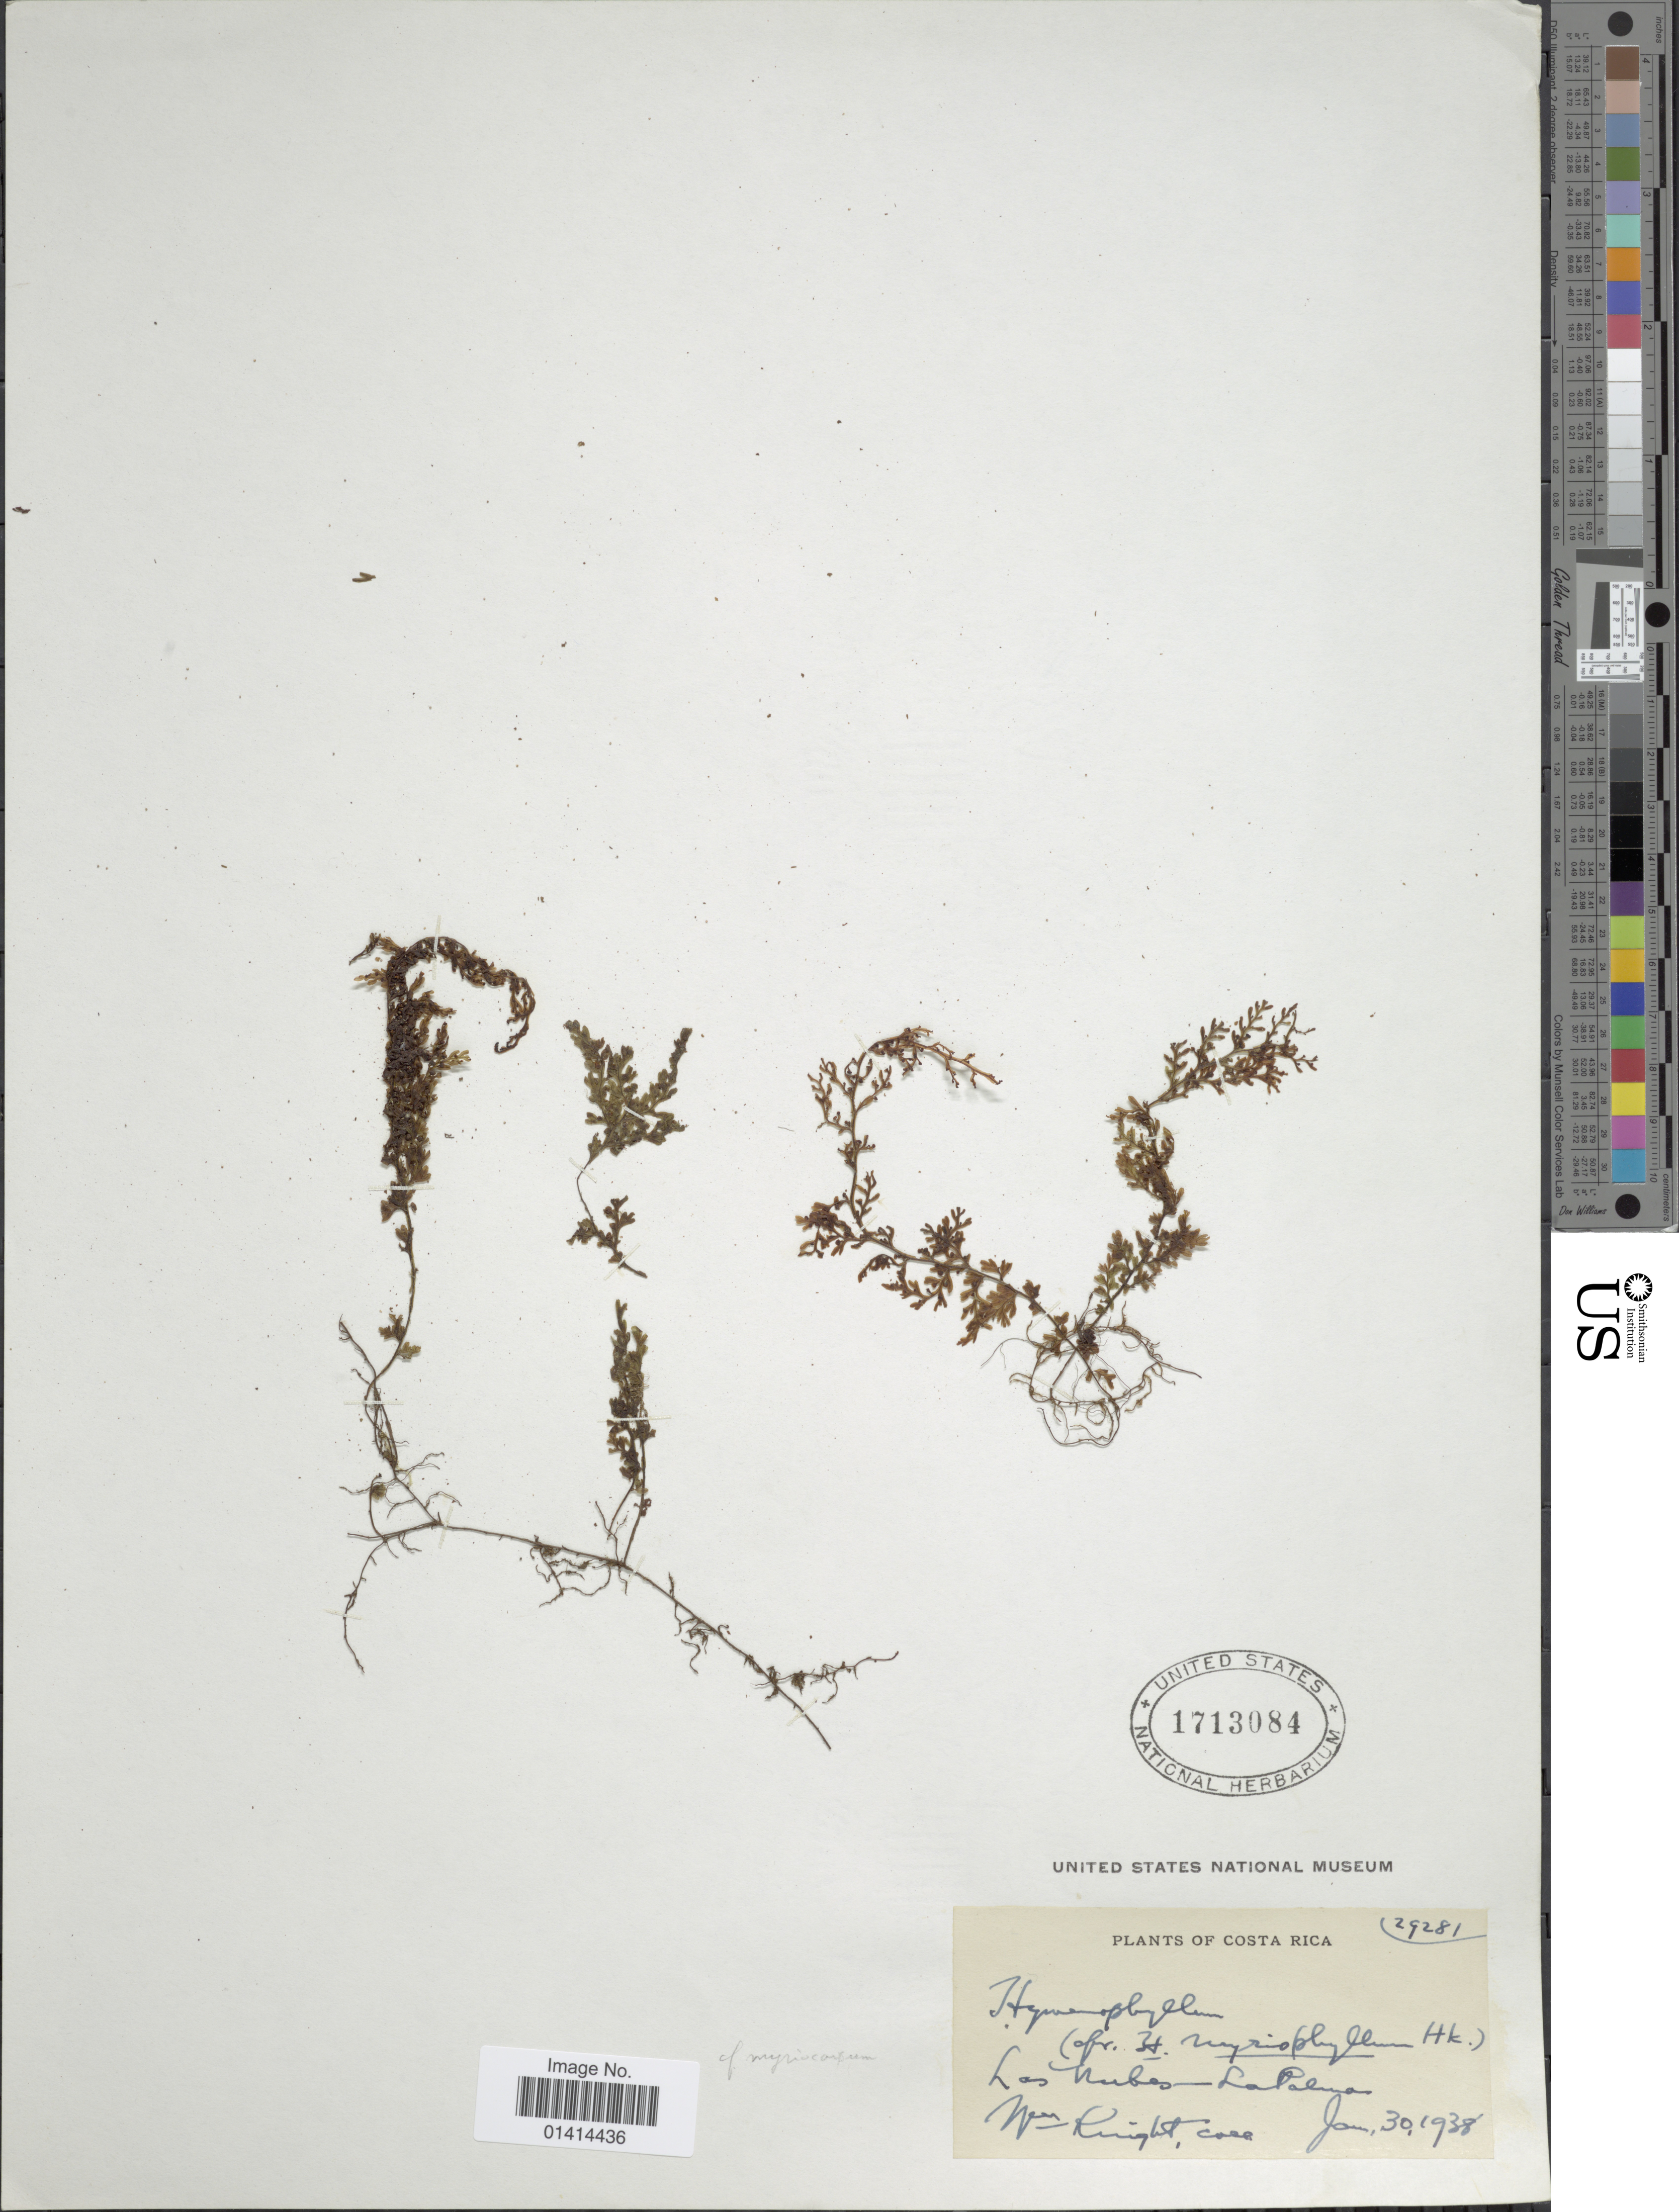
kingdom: Plantae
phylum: Tracheophyta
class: Polypodiopsida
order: Hymenophyllales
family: Hymenophyllaceae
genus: Hymenophyllum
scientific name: Hymenophyllum myriocarpum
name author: Hook.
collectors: W. Knight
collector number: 29281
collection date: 1938-01-30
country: Costa Rica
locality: Las Nubes - La Palma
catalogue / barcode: US 1713084